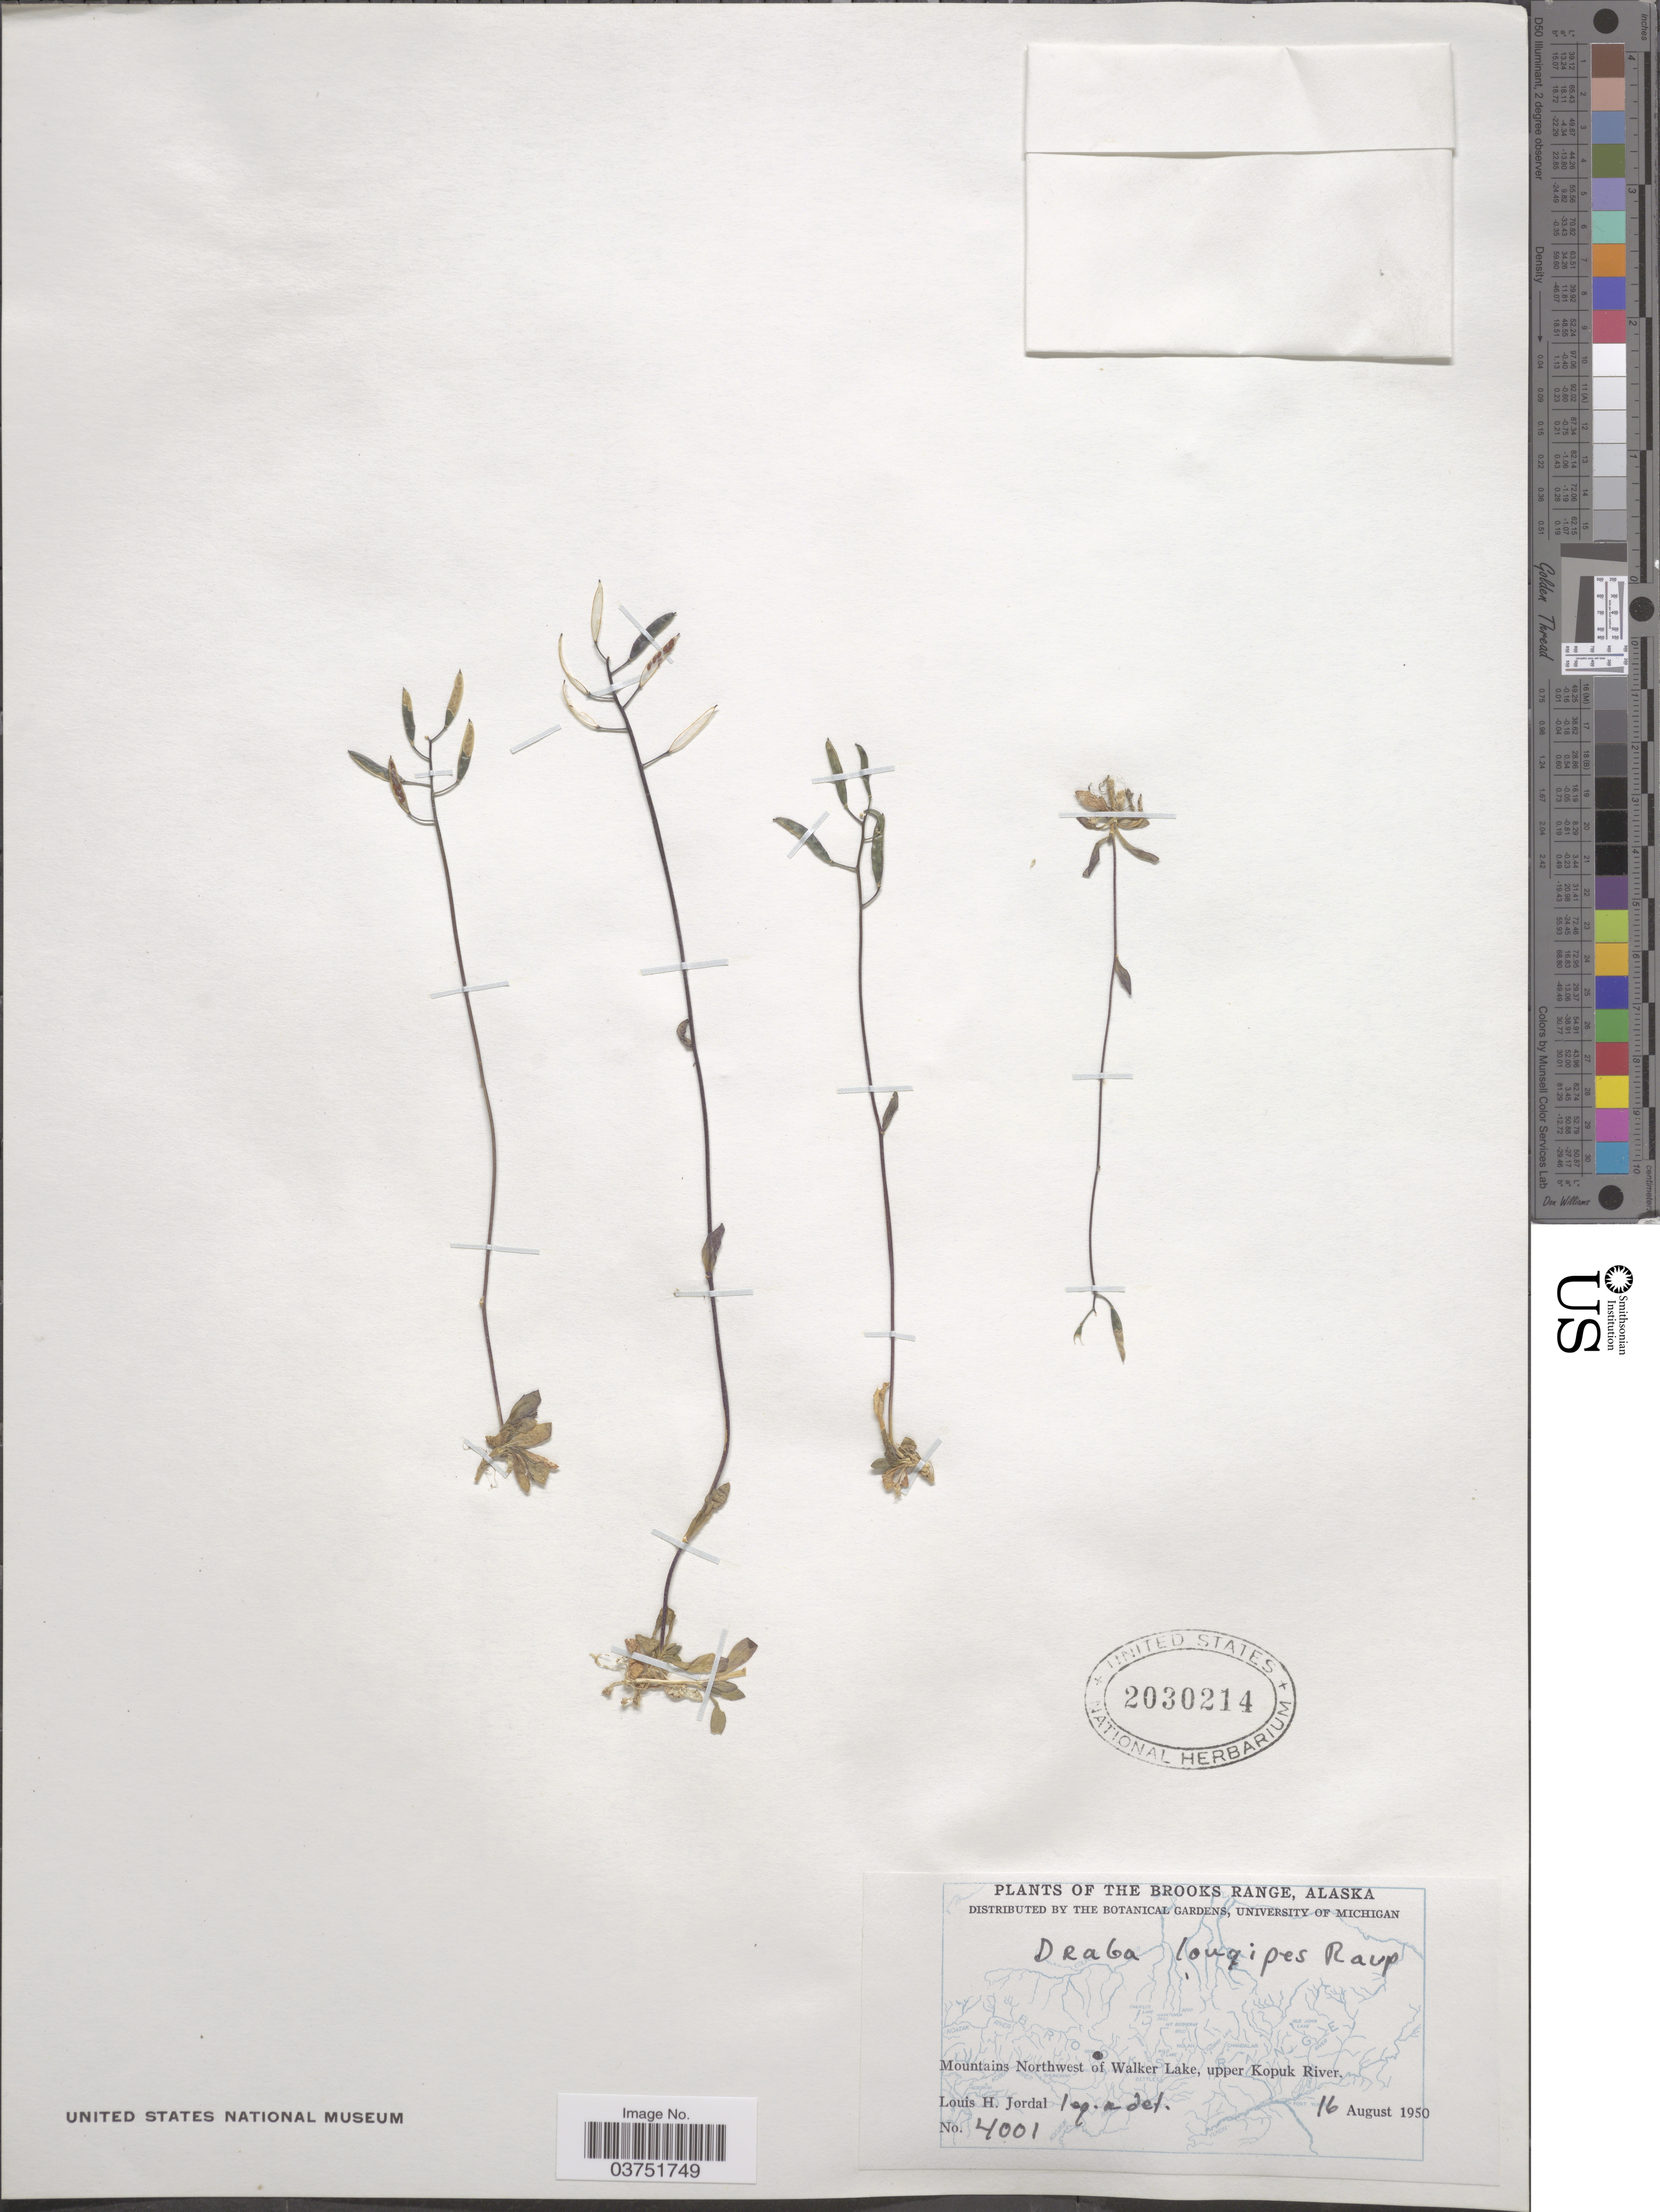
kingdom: Plantae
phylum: Tracheophyta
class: Magnoliopsida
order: Brassicales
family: Brassicaceae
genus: Draba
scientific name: Draba longipes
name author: Raup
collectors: L. Jordal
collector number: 4001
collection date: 1950-08-16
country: United States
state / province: Alaska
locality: Brooks Range. Mountains Northwest of Walker Lake, upper Kopuk River.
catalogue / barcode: US 2030124